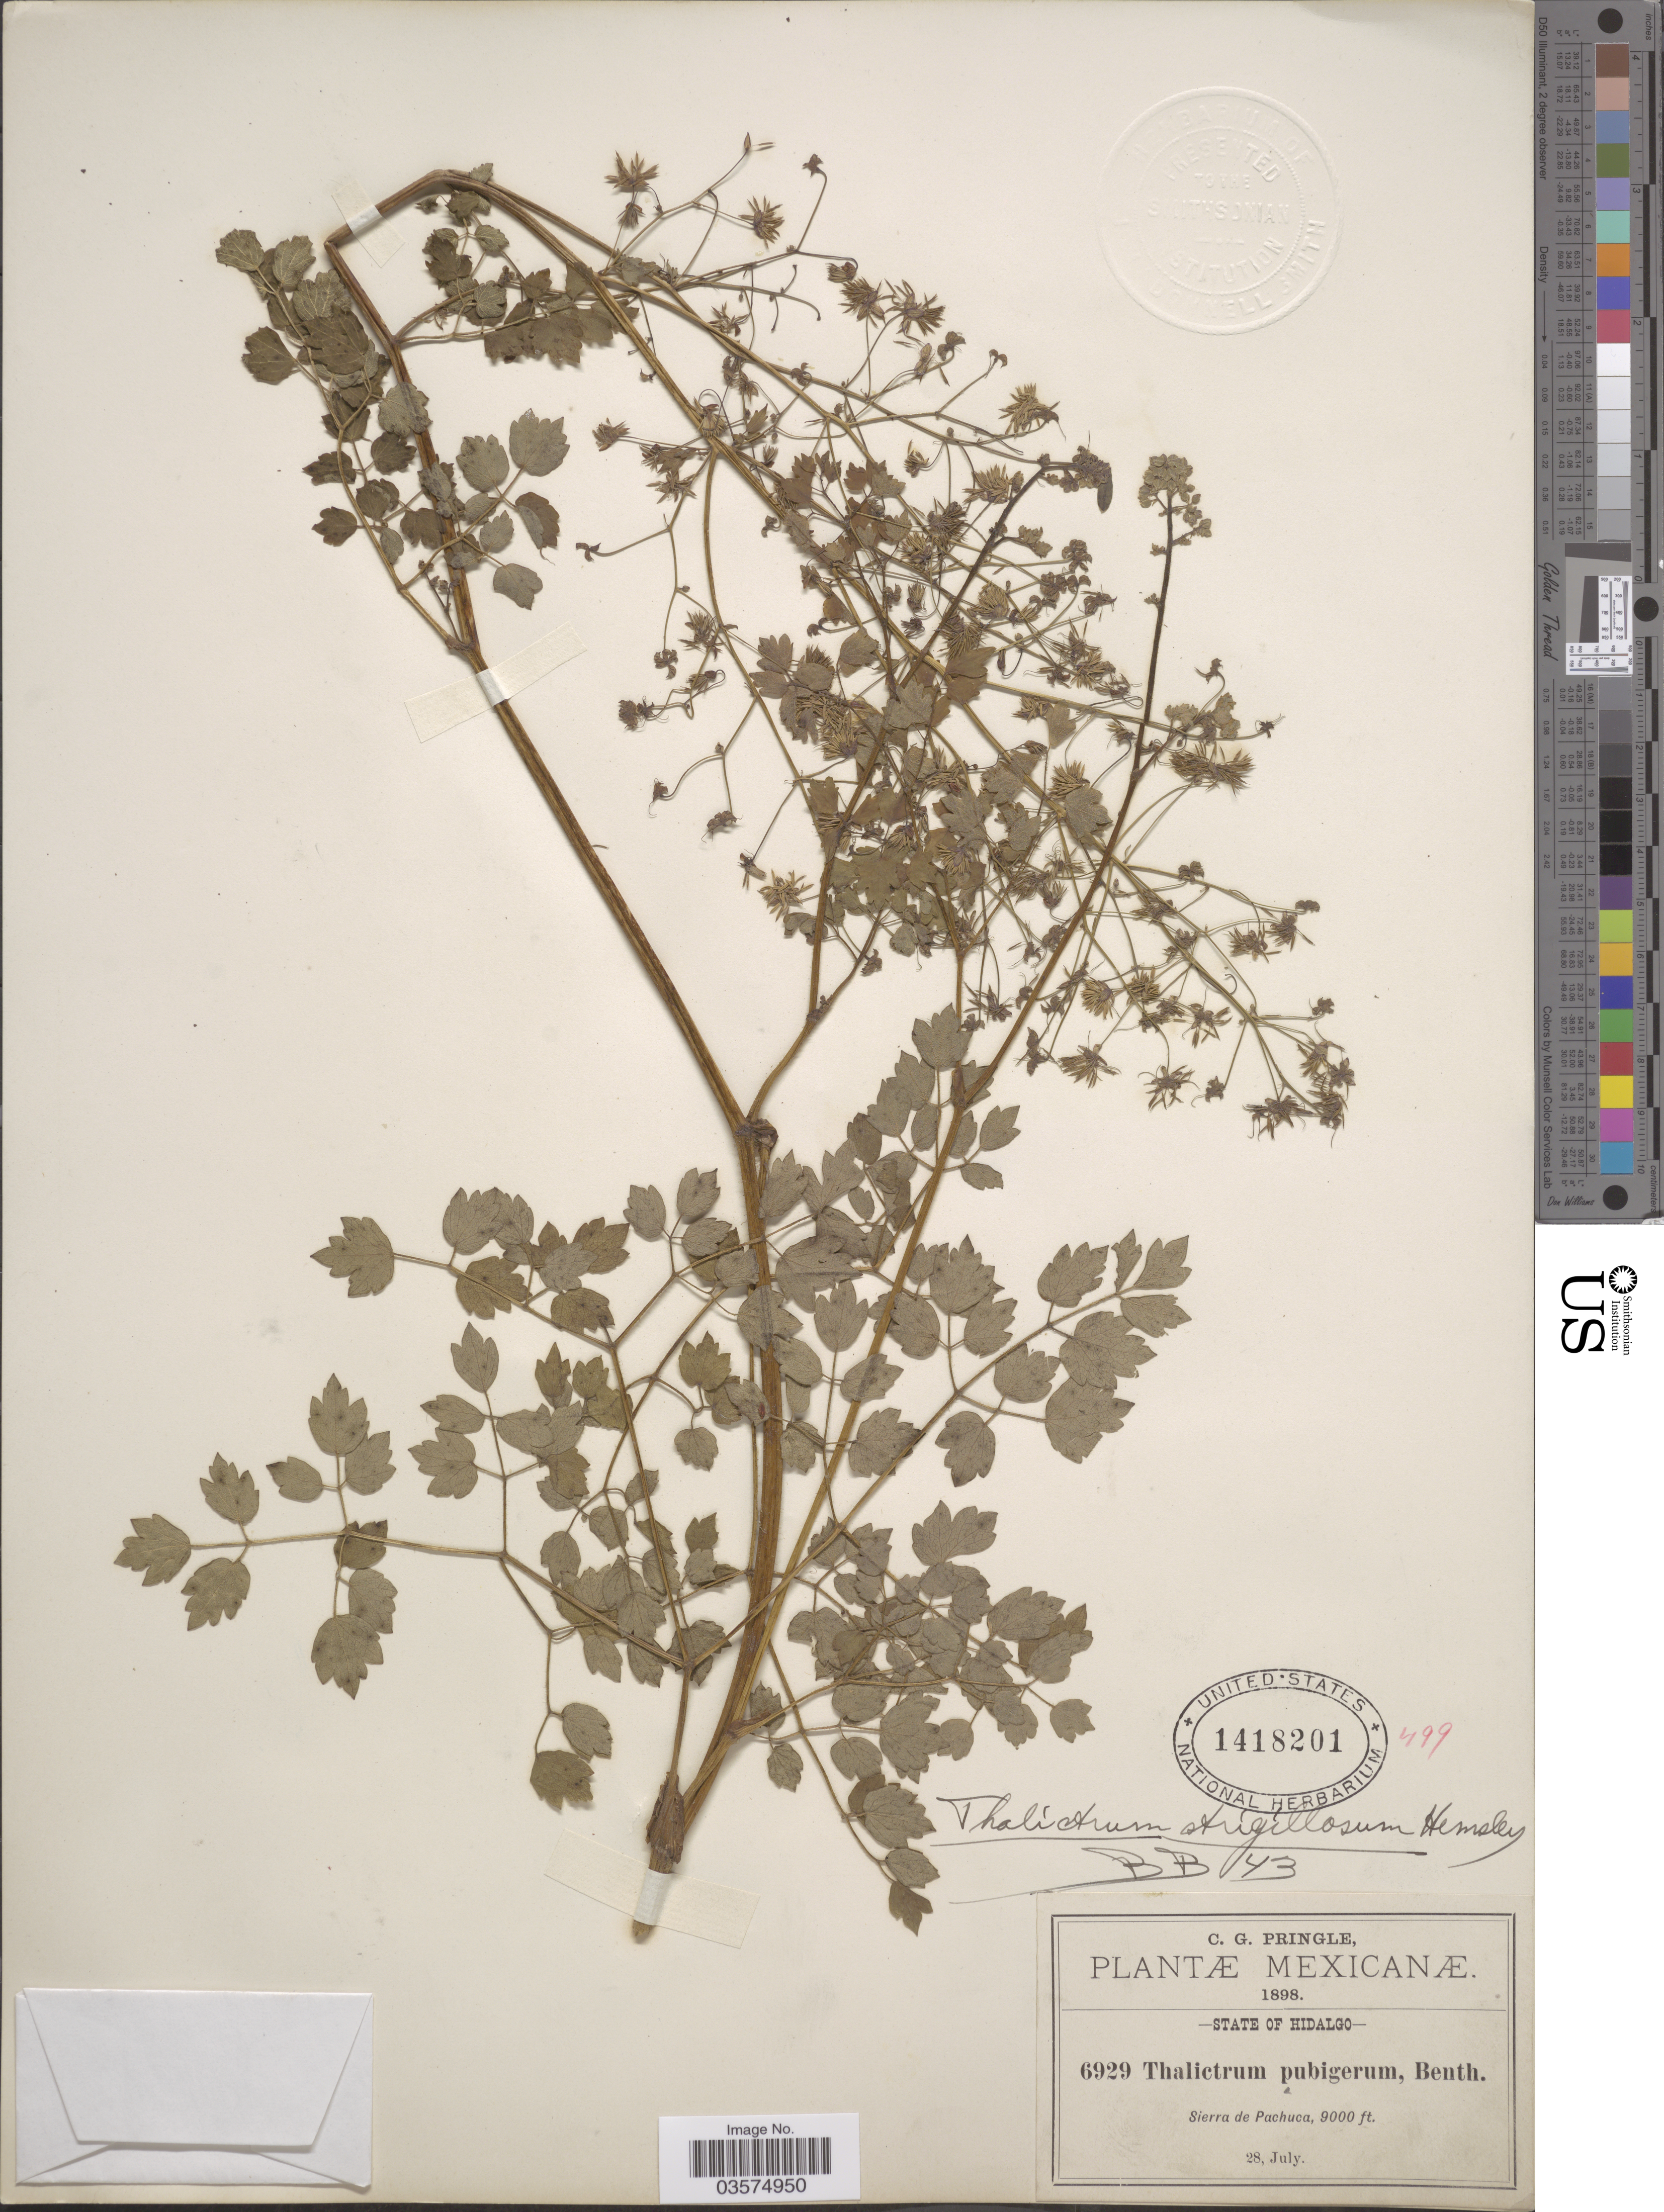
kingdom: Plantae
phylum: Tracheophyta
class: Magnoliopsida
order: Ranunculales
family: Ranunculaceae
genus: Thalictrum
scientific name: Thalictrum strigillosum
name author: Hemsl.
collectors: C. G. Pringle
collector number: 6929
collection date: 1898-07-28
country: Mexico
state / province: Hidalgo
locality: Sierra de Pachuca.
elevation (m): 2743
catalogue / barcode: US 1418201